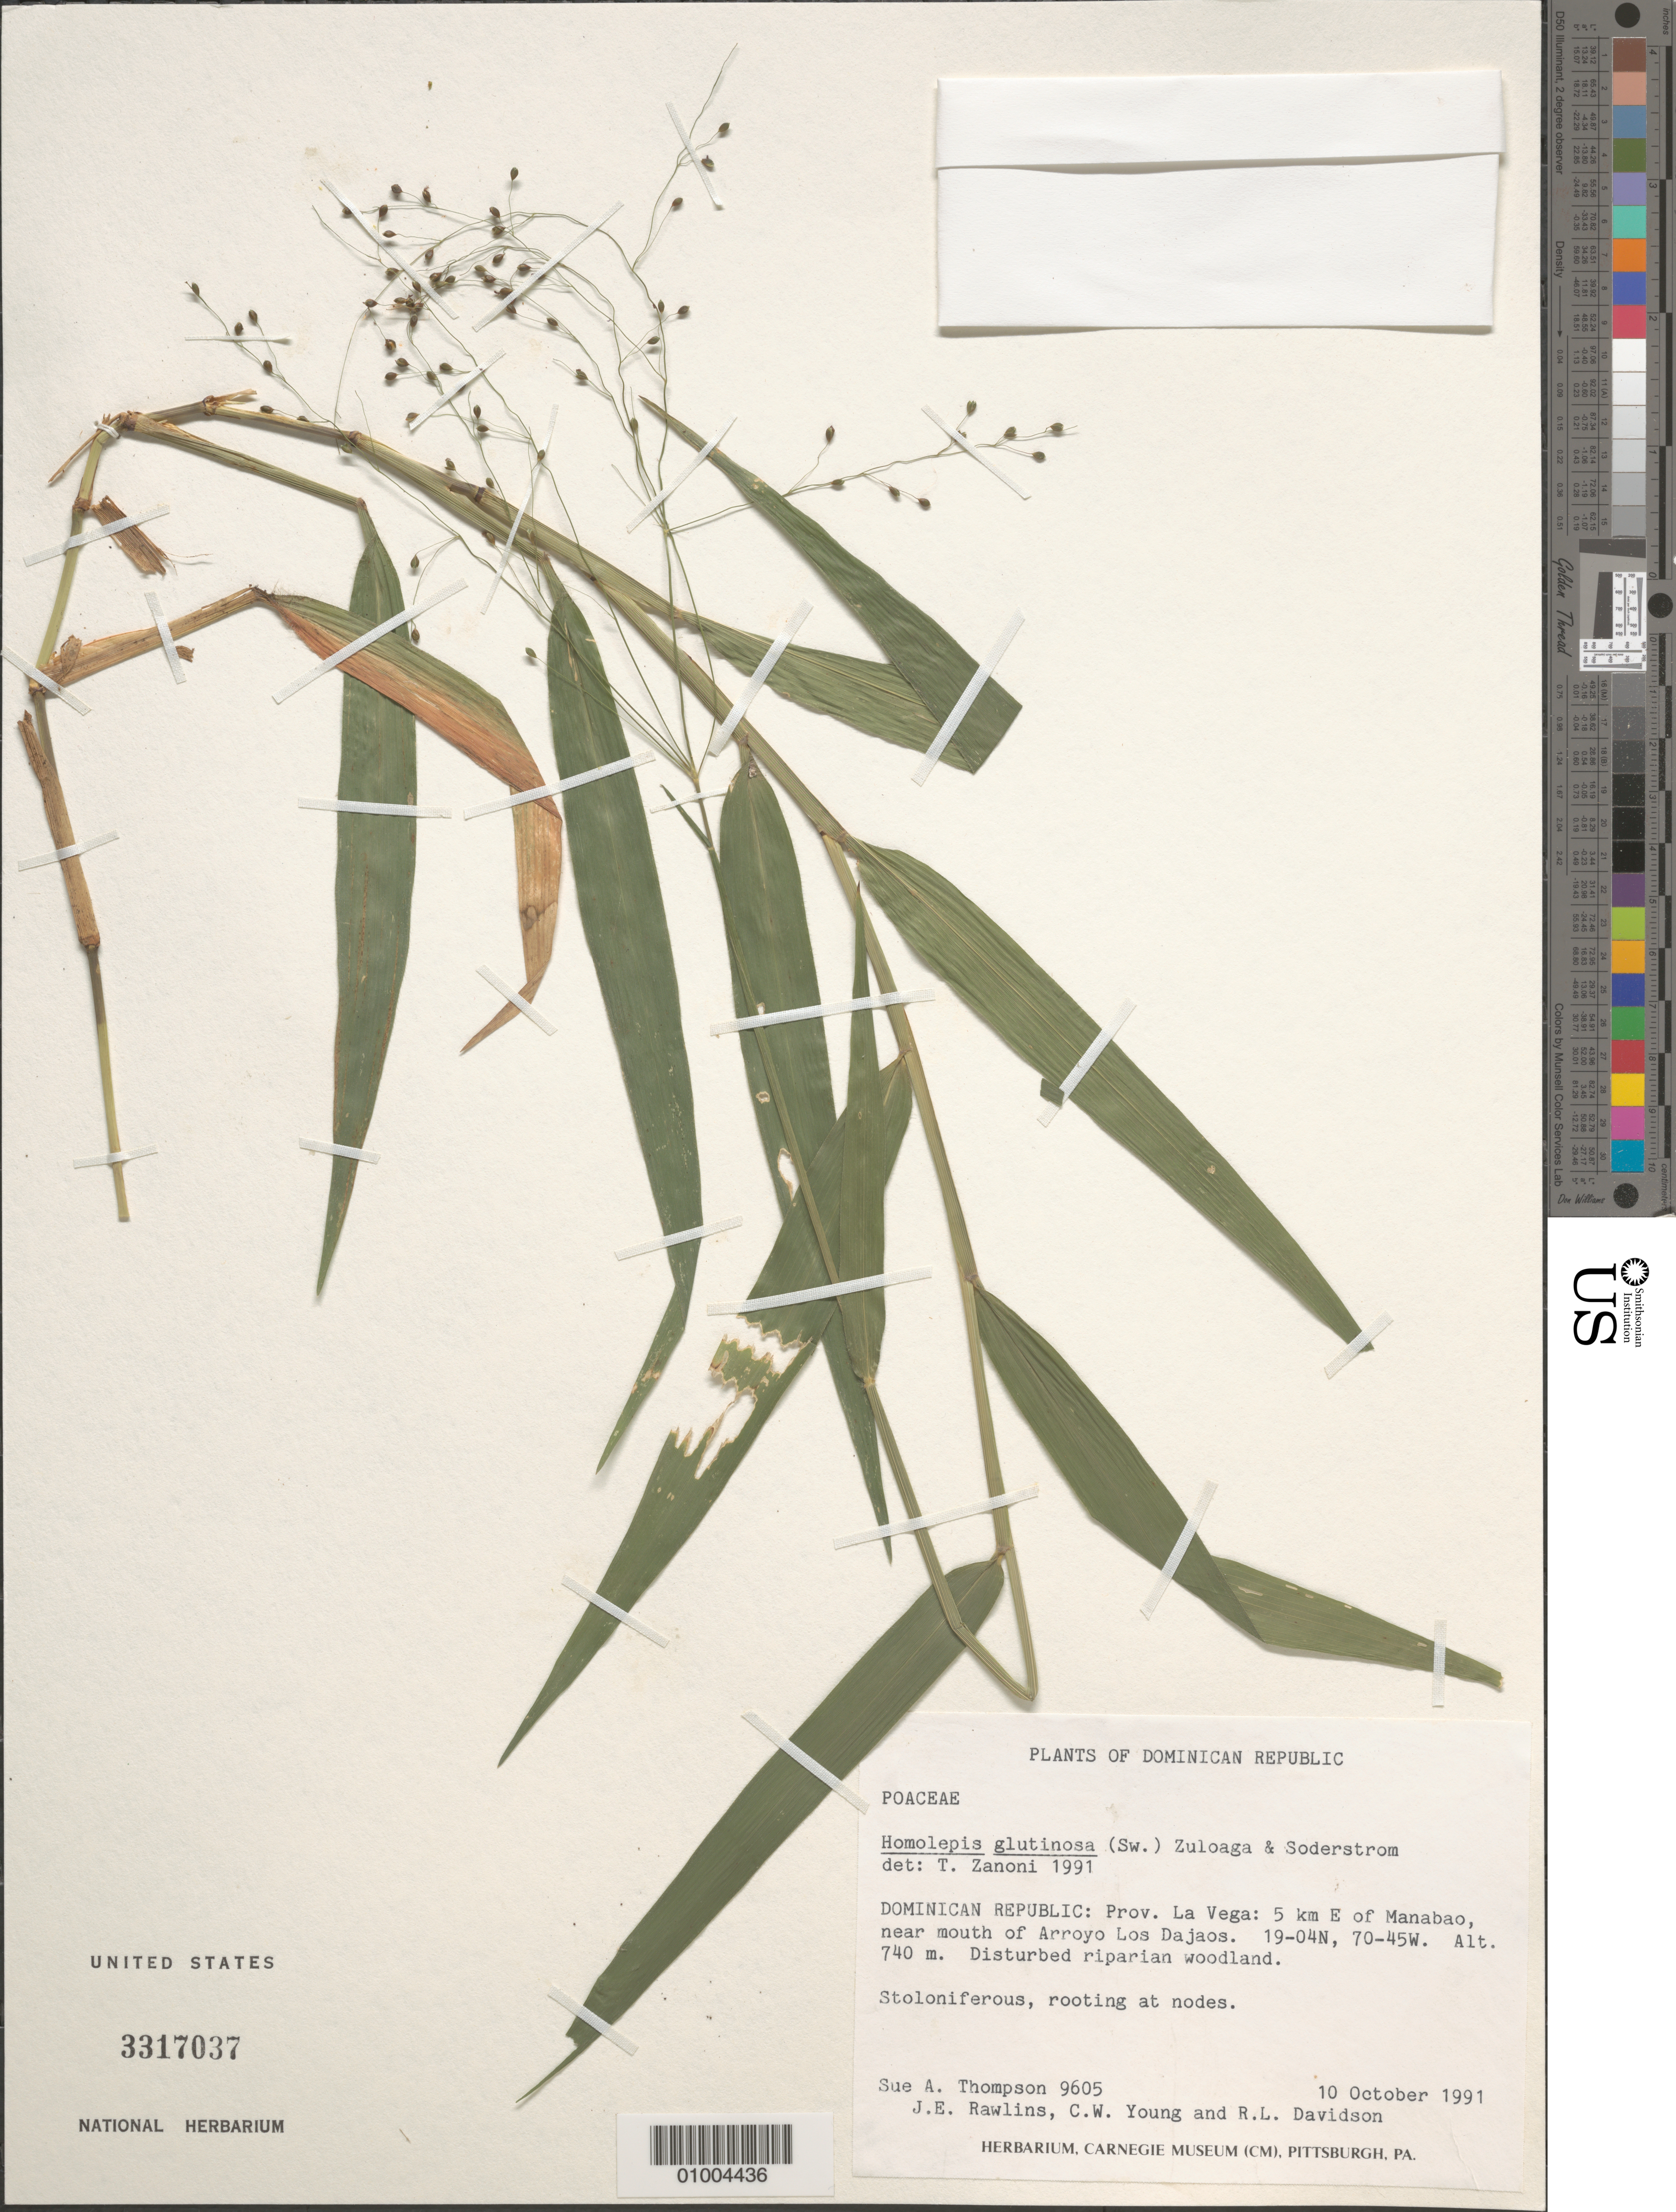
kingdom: Plantae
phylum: Tracheophyta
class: Liliopsida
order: Poales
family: Poaceae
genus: Homolepis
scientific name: Homolepis glutinosa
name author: (Sw.) Zuloaga & Soderstr.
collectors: S. A. Thompson, J. Rawlins, C. Young & R. Davidson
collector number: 9605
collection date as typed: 10 Oct 1991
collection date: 1991-10-10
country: Dominican Republic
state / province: La Vega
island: Hispaniola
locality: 5 km E of Manabao, near mouth of Arroyo Los Dajaos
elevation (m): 740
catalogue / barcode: US 3317037